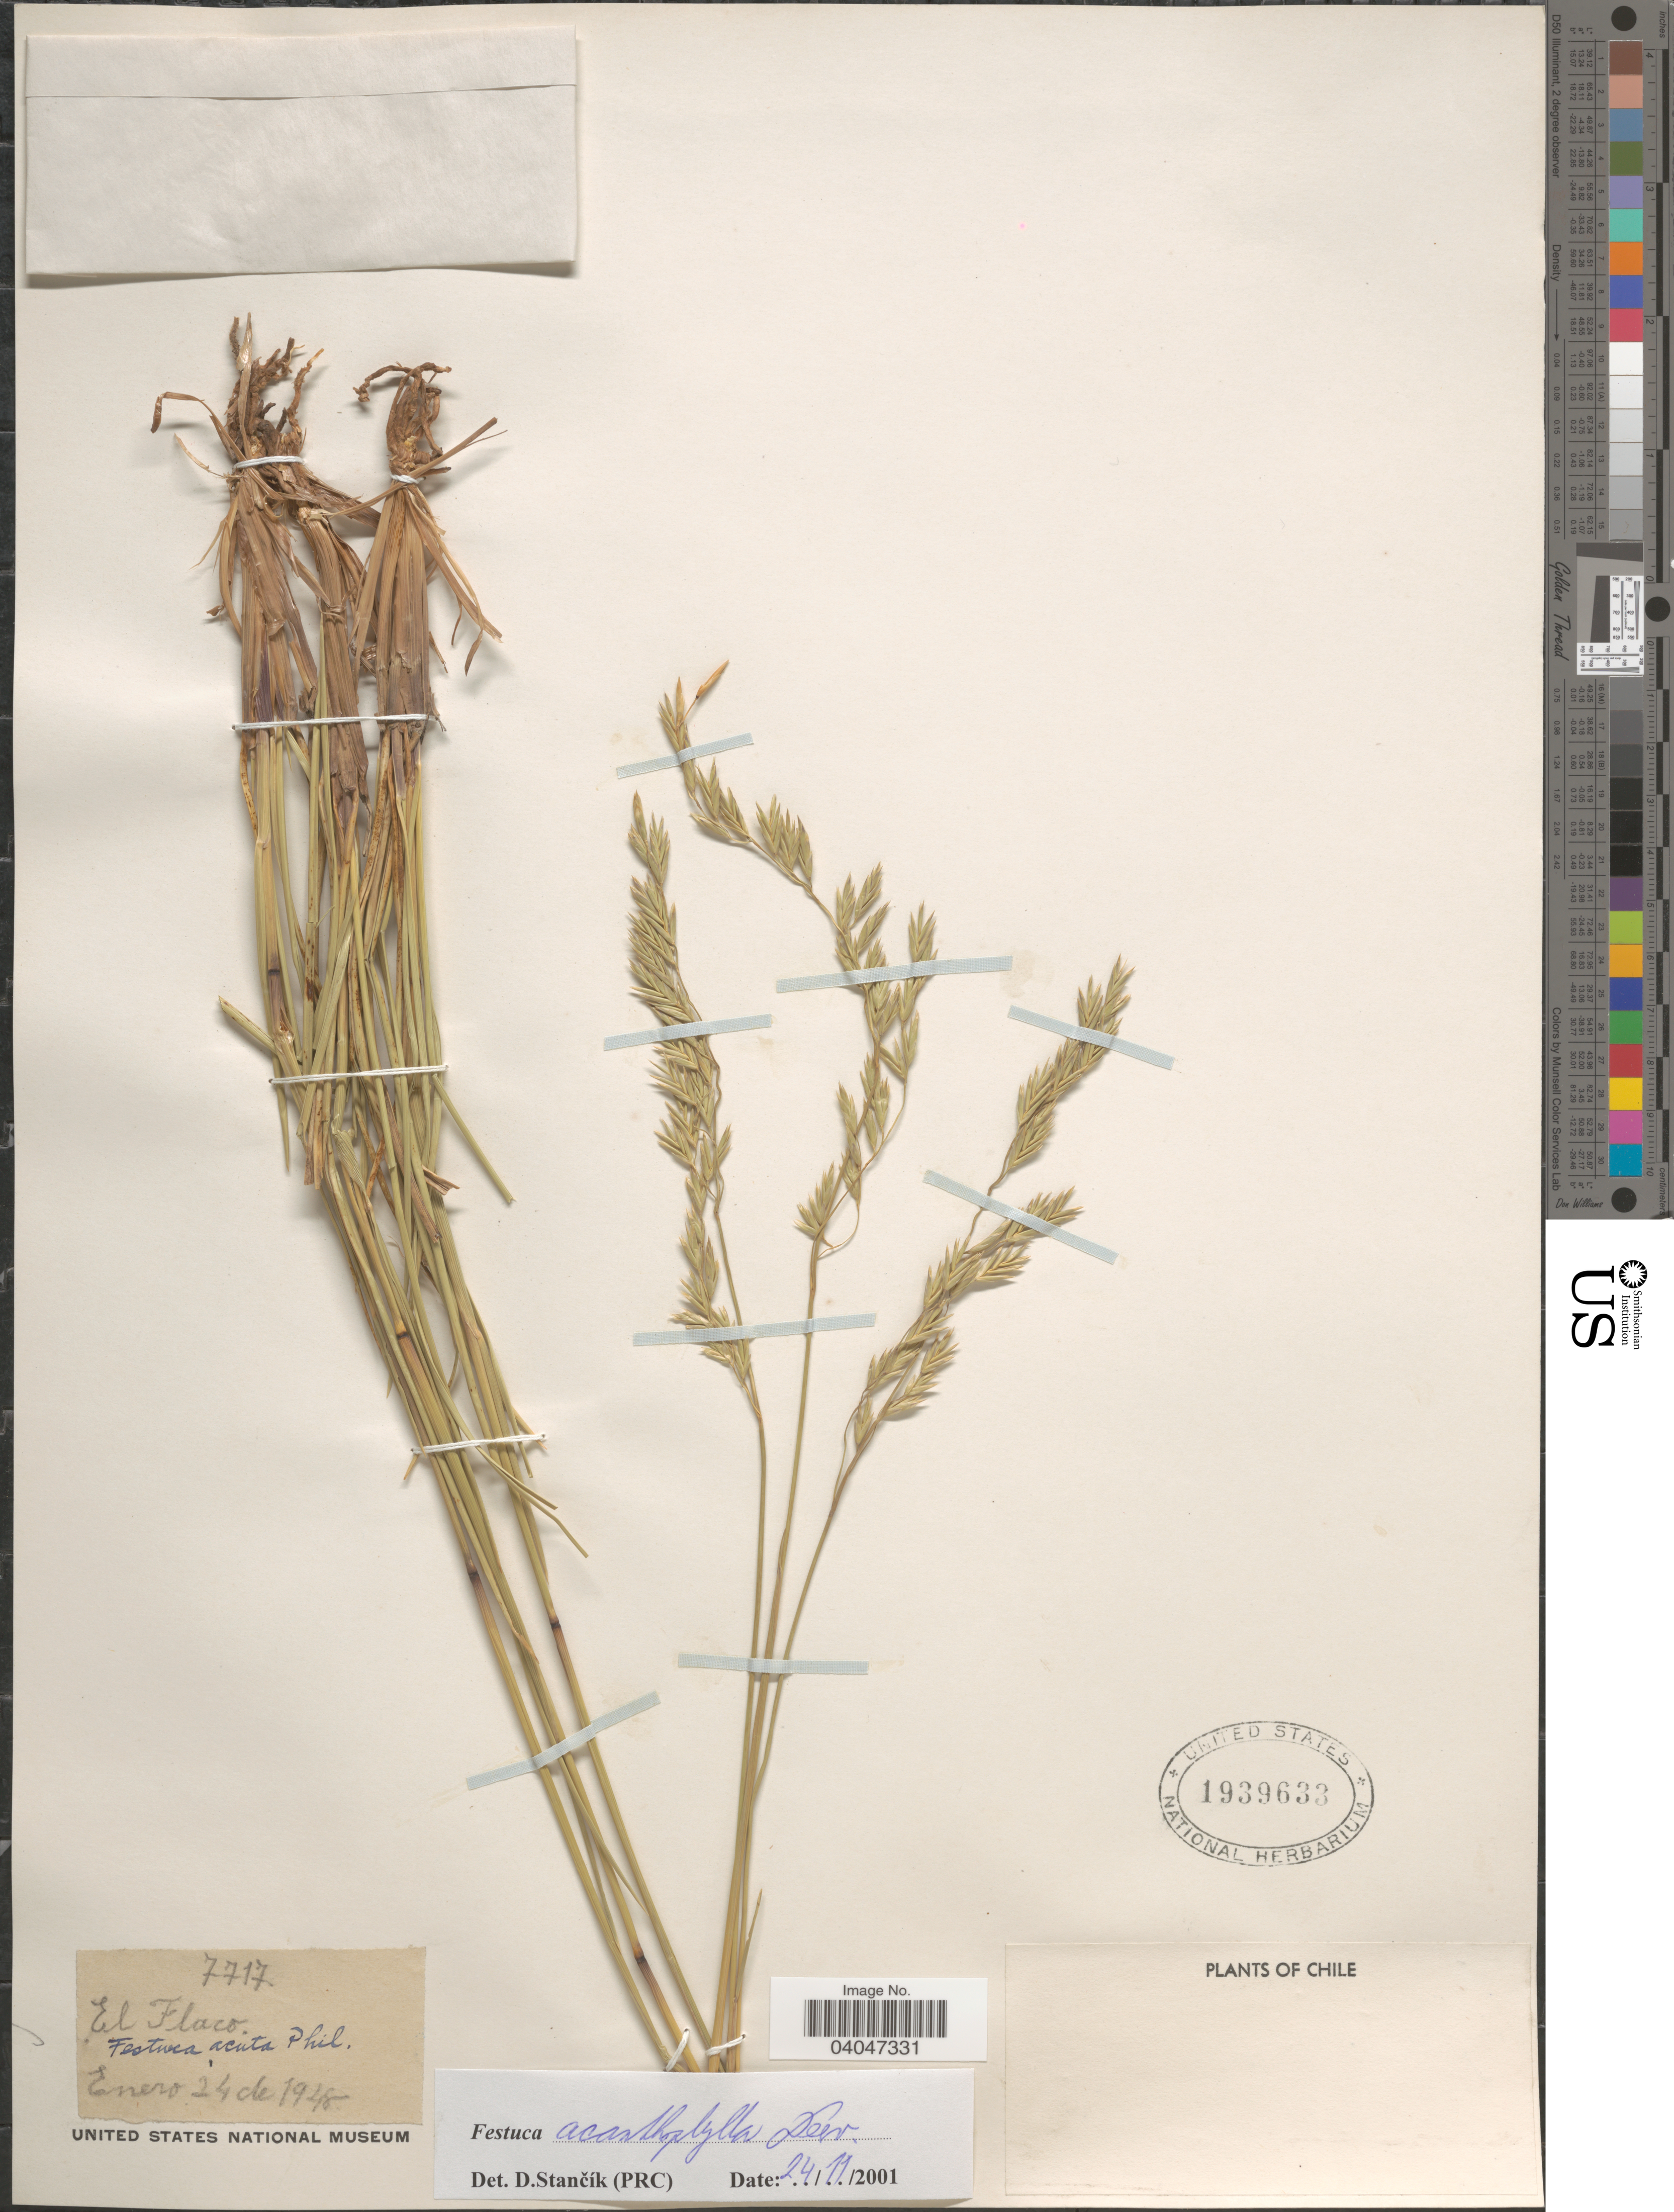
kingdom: Plantae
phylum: Tracheophyta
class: Liliopsida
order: Poales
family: Poaceae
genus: Festuca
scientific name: Festuca acanthophylla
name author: É. Desv.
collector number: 7717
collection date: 1948-01-24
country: Chile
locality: El Flaco.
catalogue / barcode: US 1939633